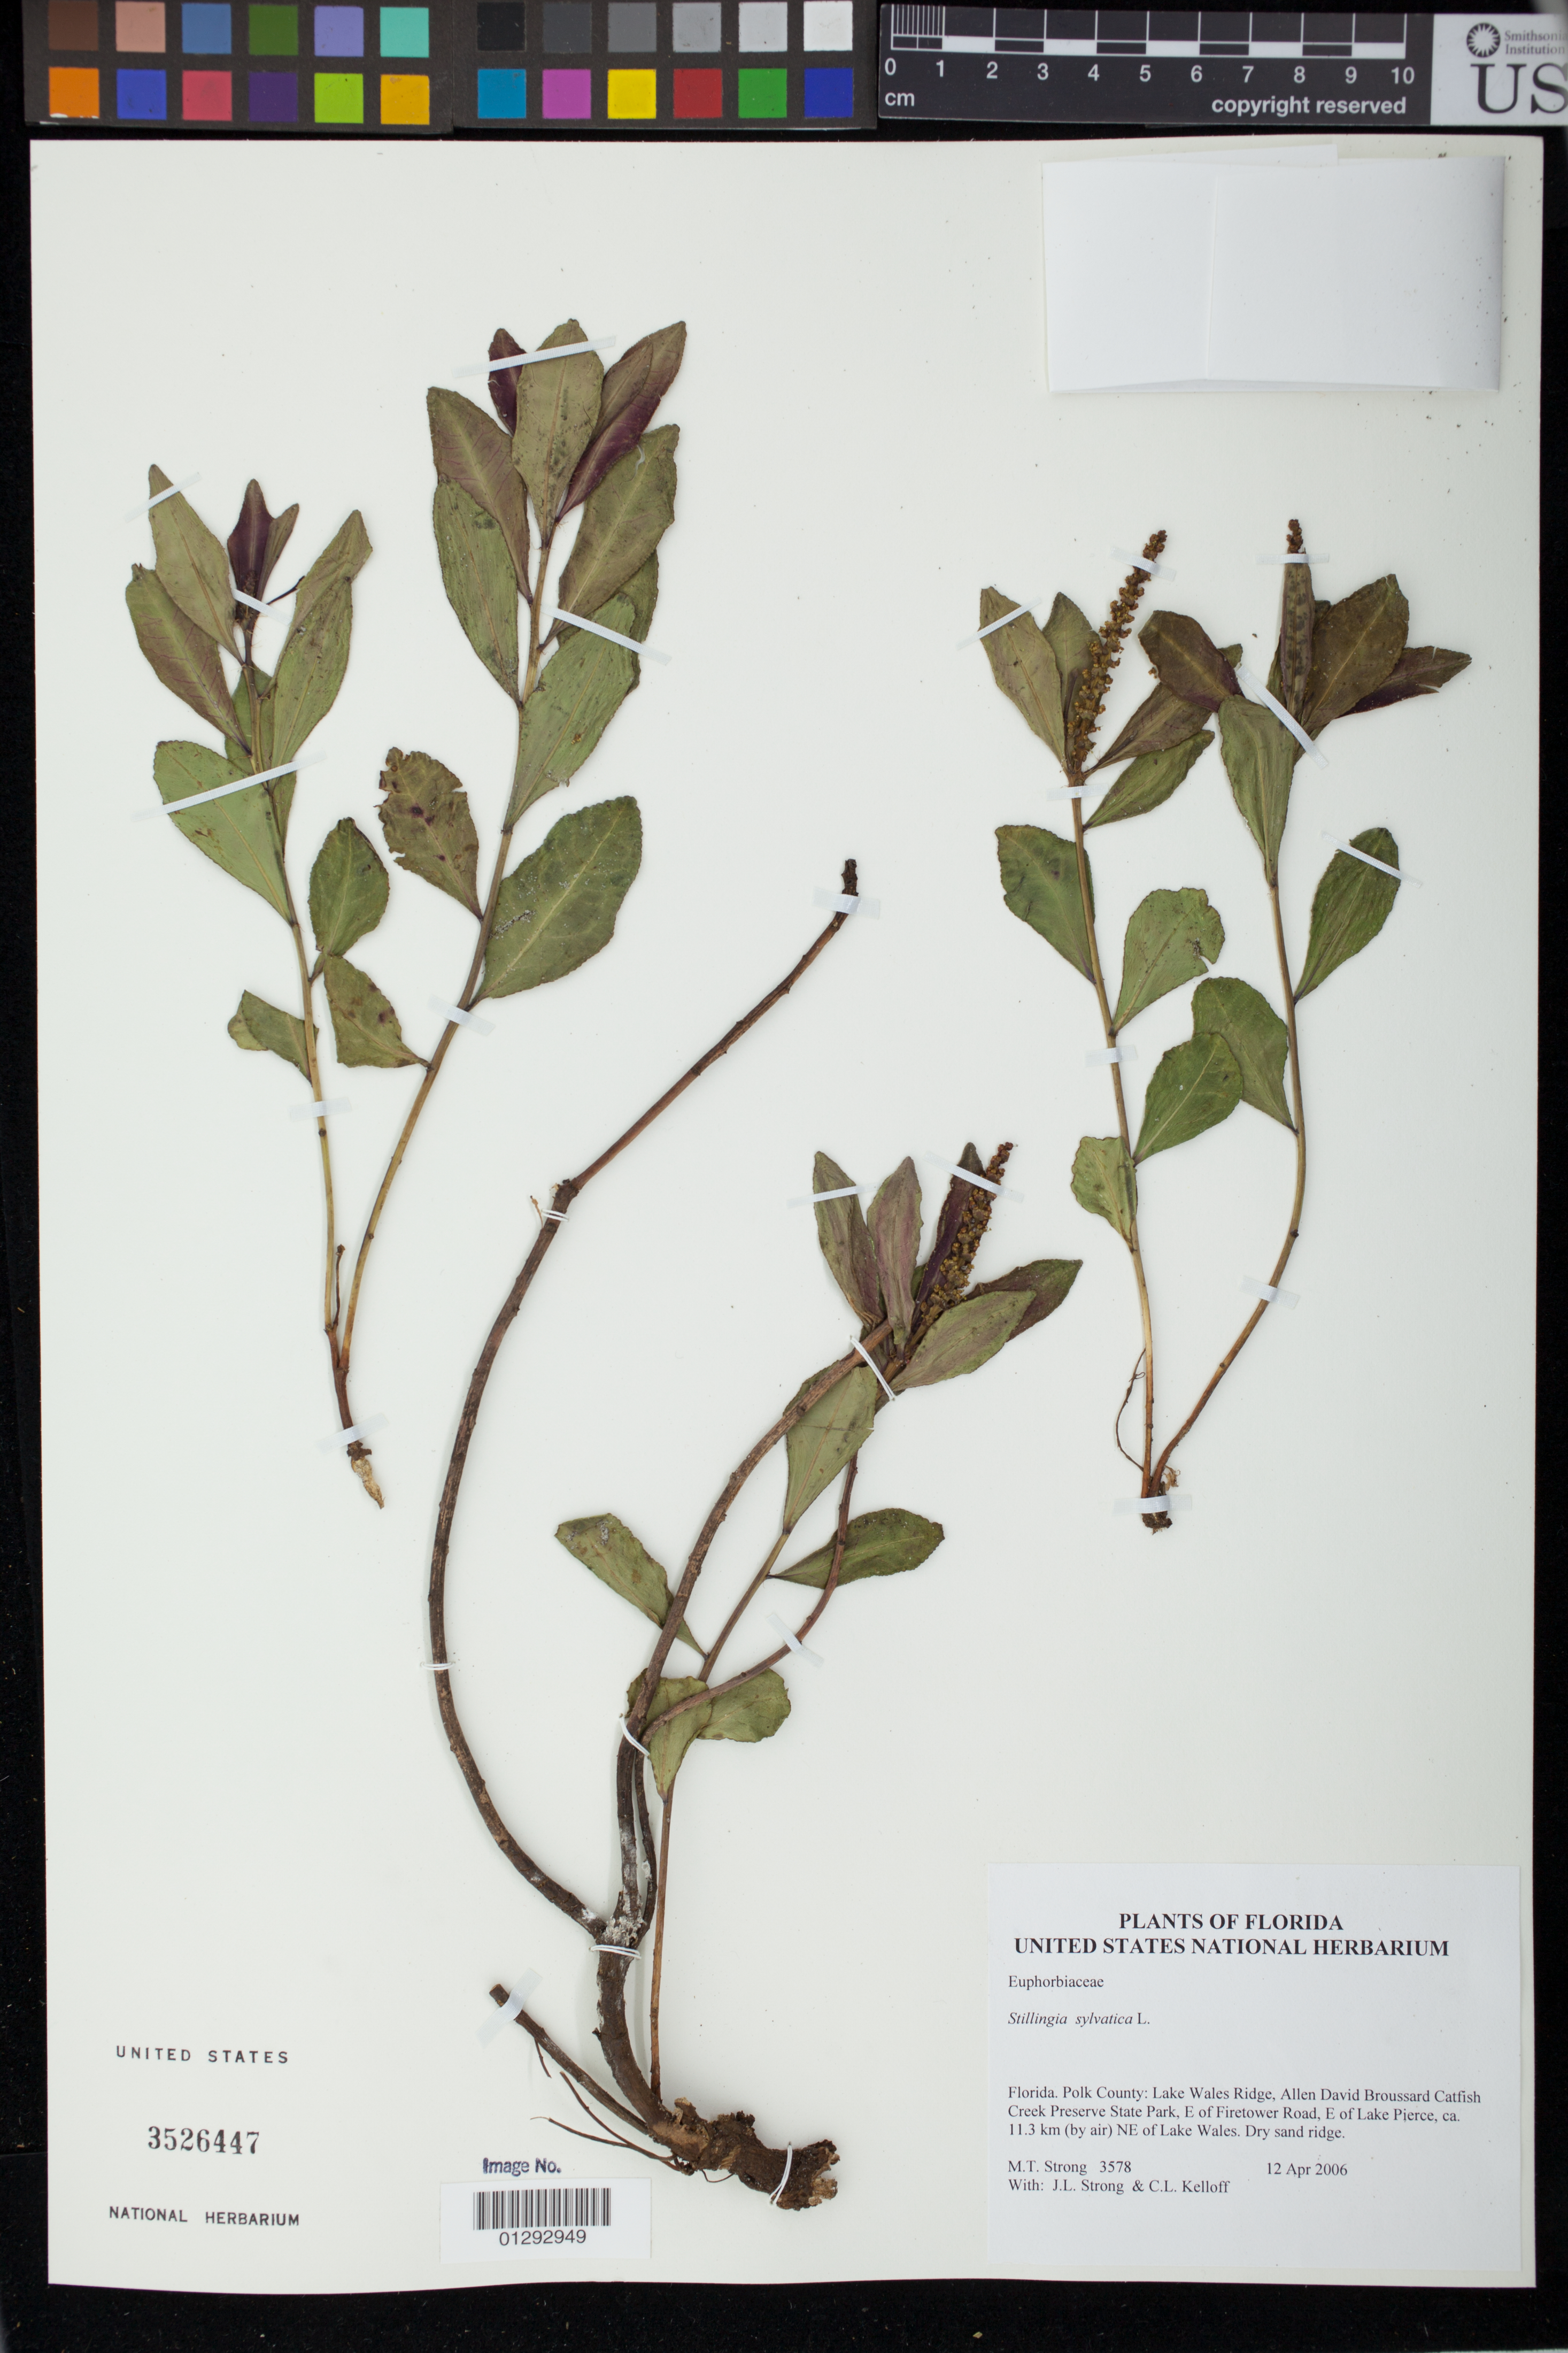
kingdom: Plantae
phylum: Tracheophyta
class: Magnoliopsida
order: Malpighiales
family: Euphorbiaceae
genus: Stillingia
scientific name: Stillingia sylvatica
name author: L.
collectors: M. T. Strong, J. L. Strong & C. L. Kelloff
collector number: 3578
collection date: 2006-04-12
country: United States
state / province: Florida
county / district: Polk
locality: Lake Wales Ridge, Allen David Broussard Catfish Creek Preserve State Park, E of Firetower Road, E of Lake Pierce, ca. 11.3 km (by air) NE of Lake Wales.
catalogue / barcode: US 3526447